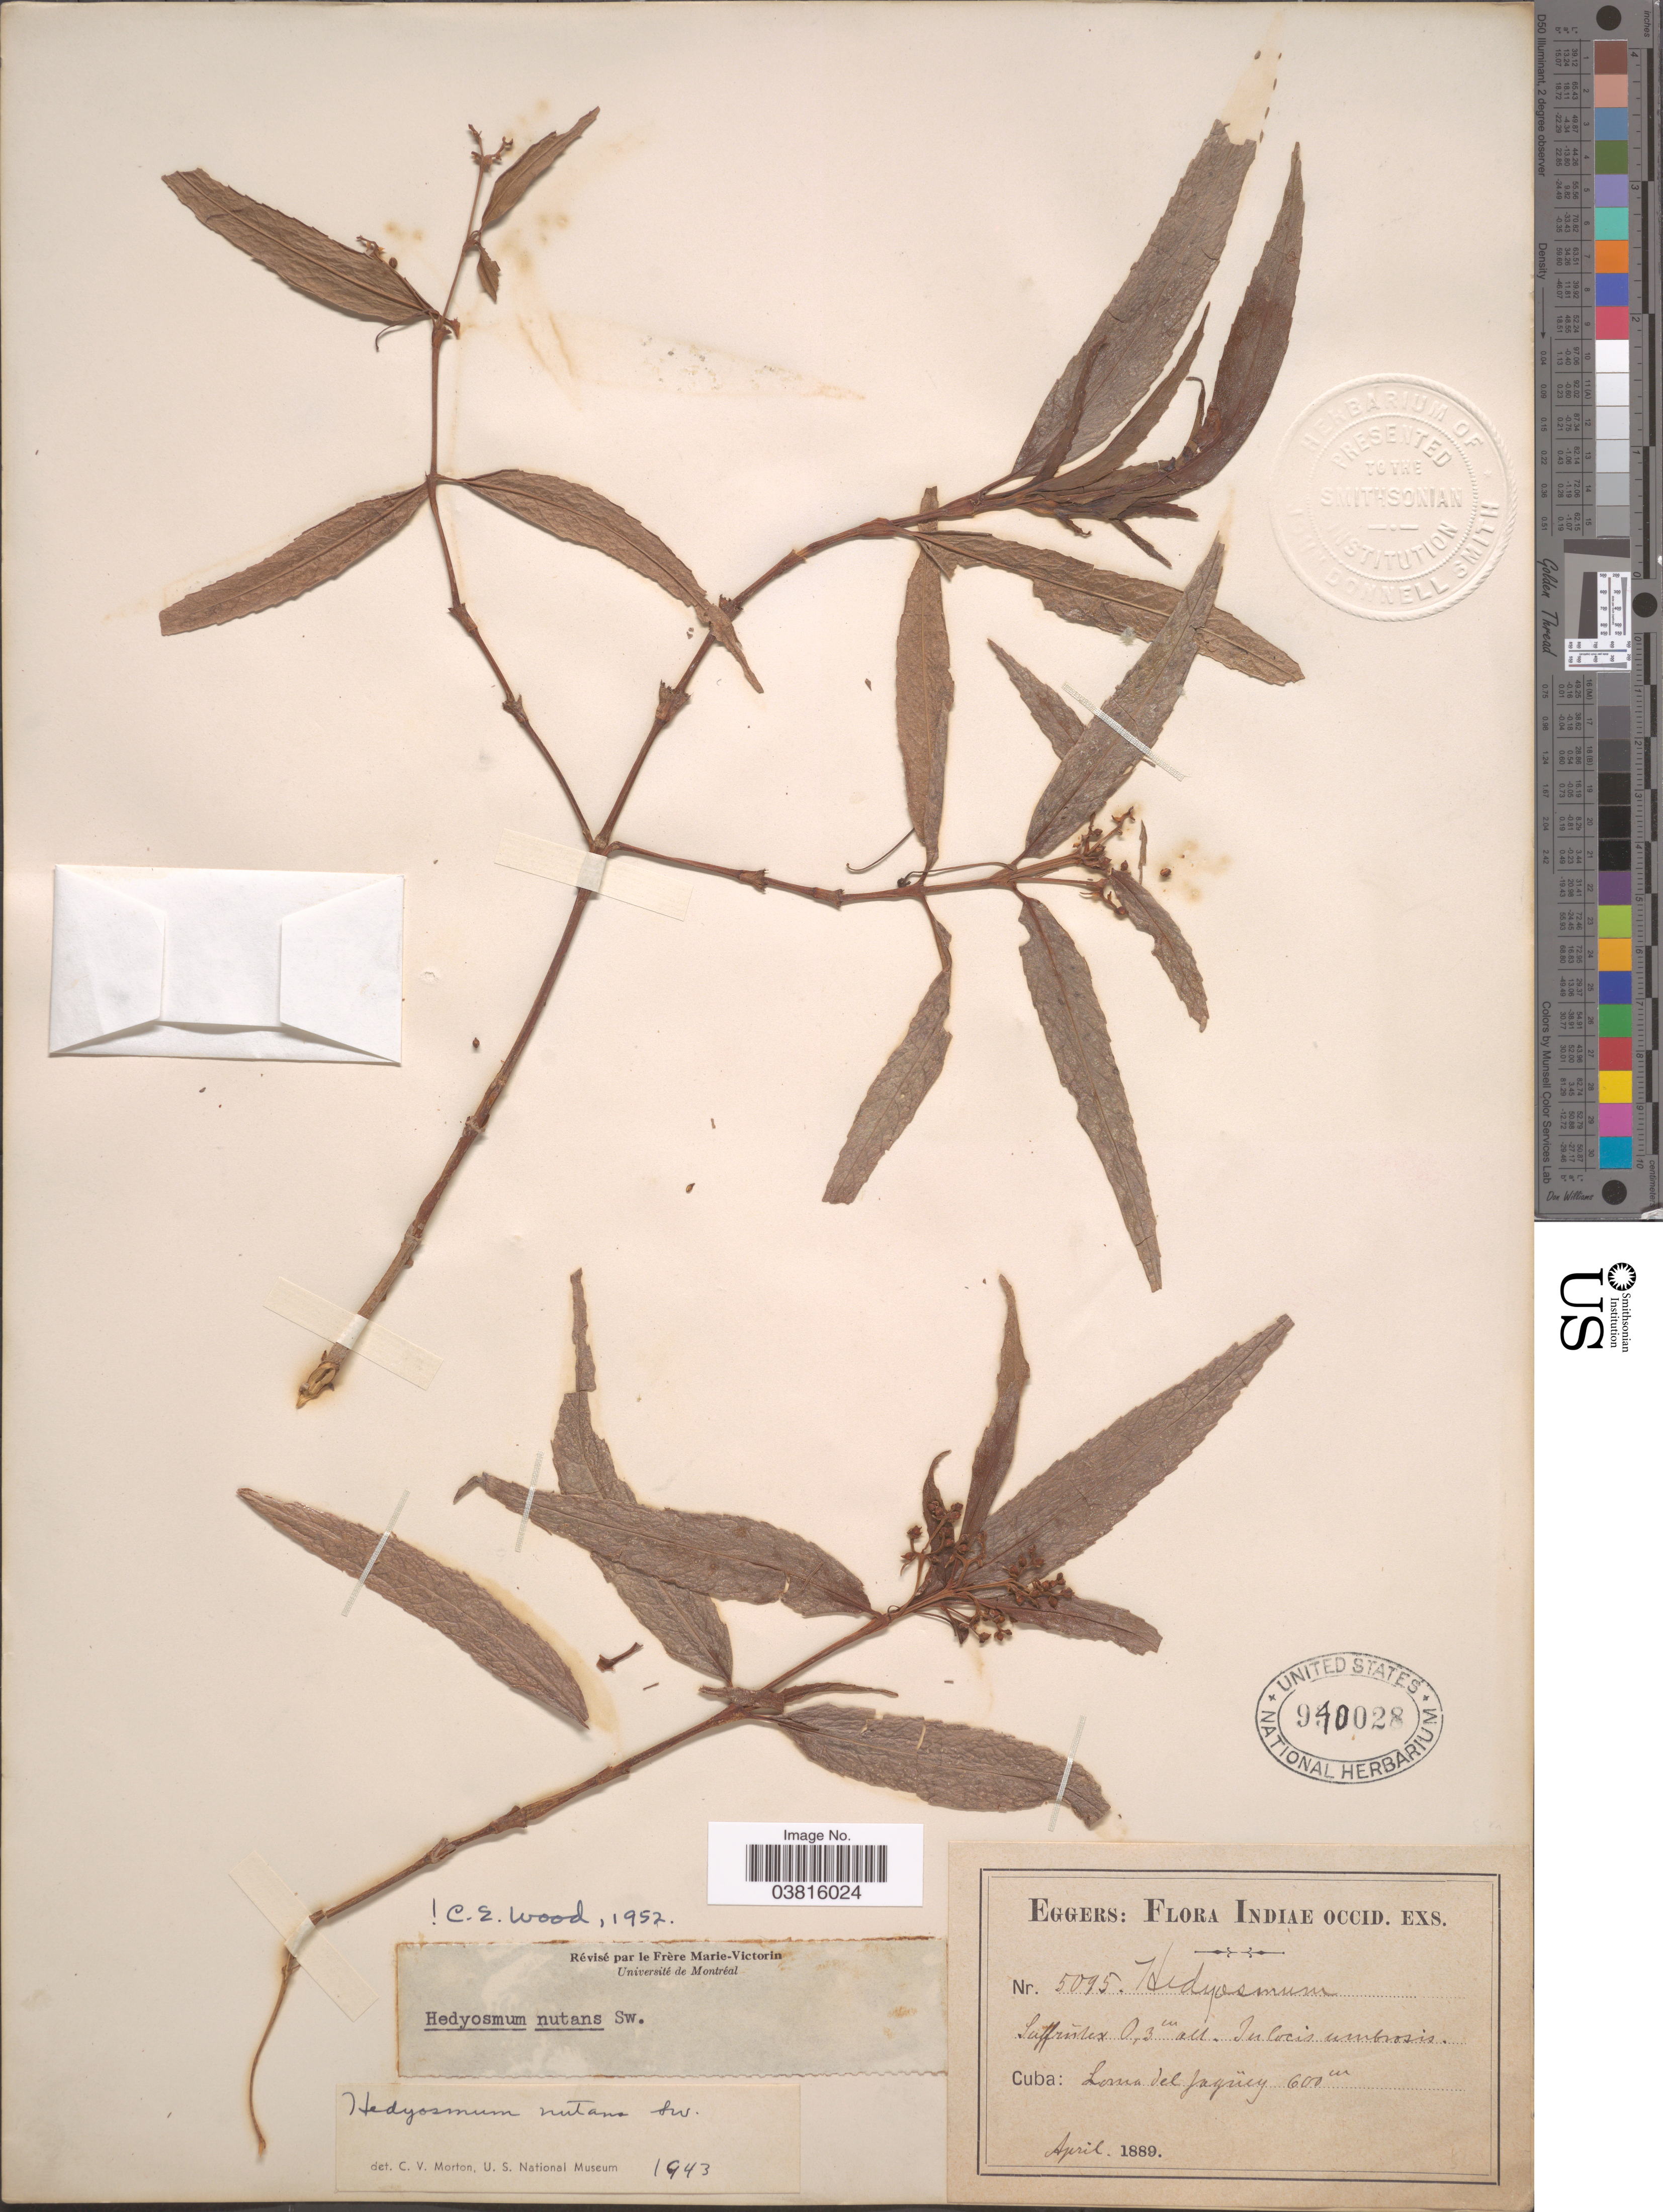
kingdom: Plantae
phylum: Tracheophyta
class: Magnoliopsida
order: Chloranthales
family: Chloranthaceae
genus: Hedyosmum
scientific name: Hedyosmum nutans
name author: Sw.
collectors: -. Eggers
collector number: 5095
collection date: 1889-04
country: Cuba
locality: Indiae occid. exs. Loma del Jagüey.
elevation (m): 600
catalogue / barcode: US 940028